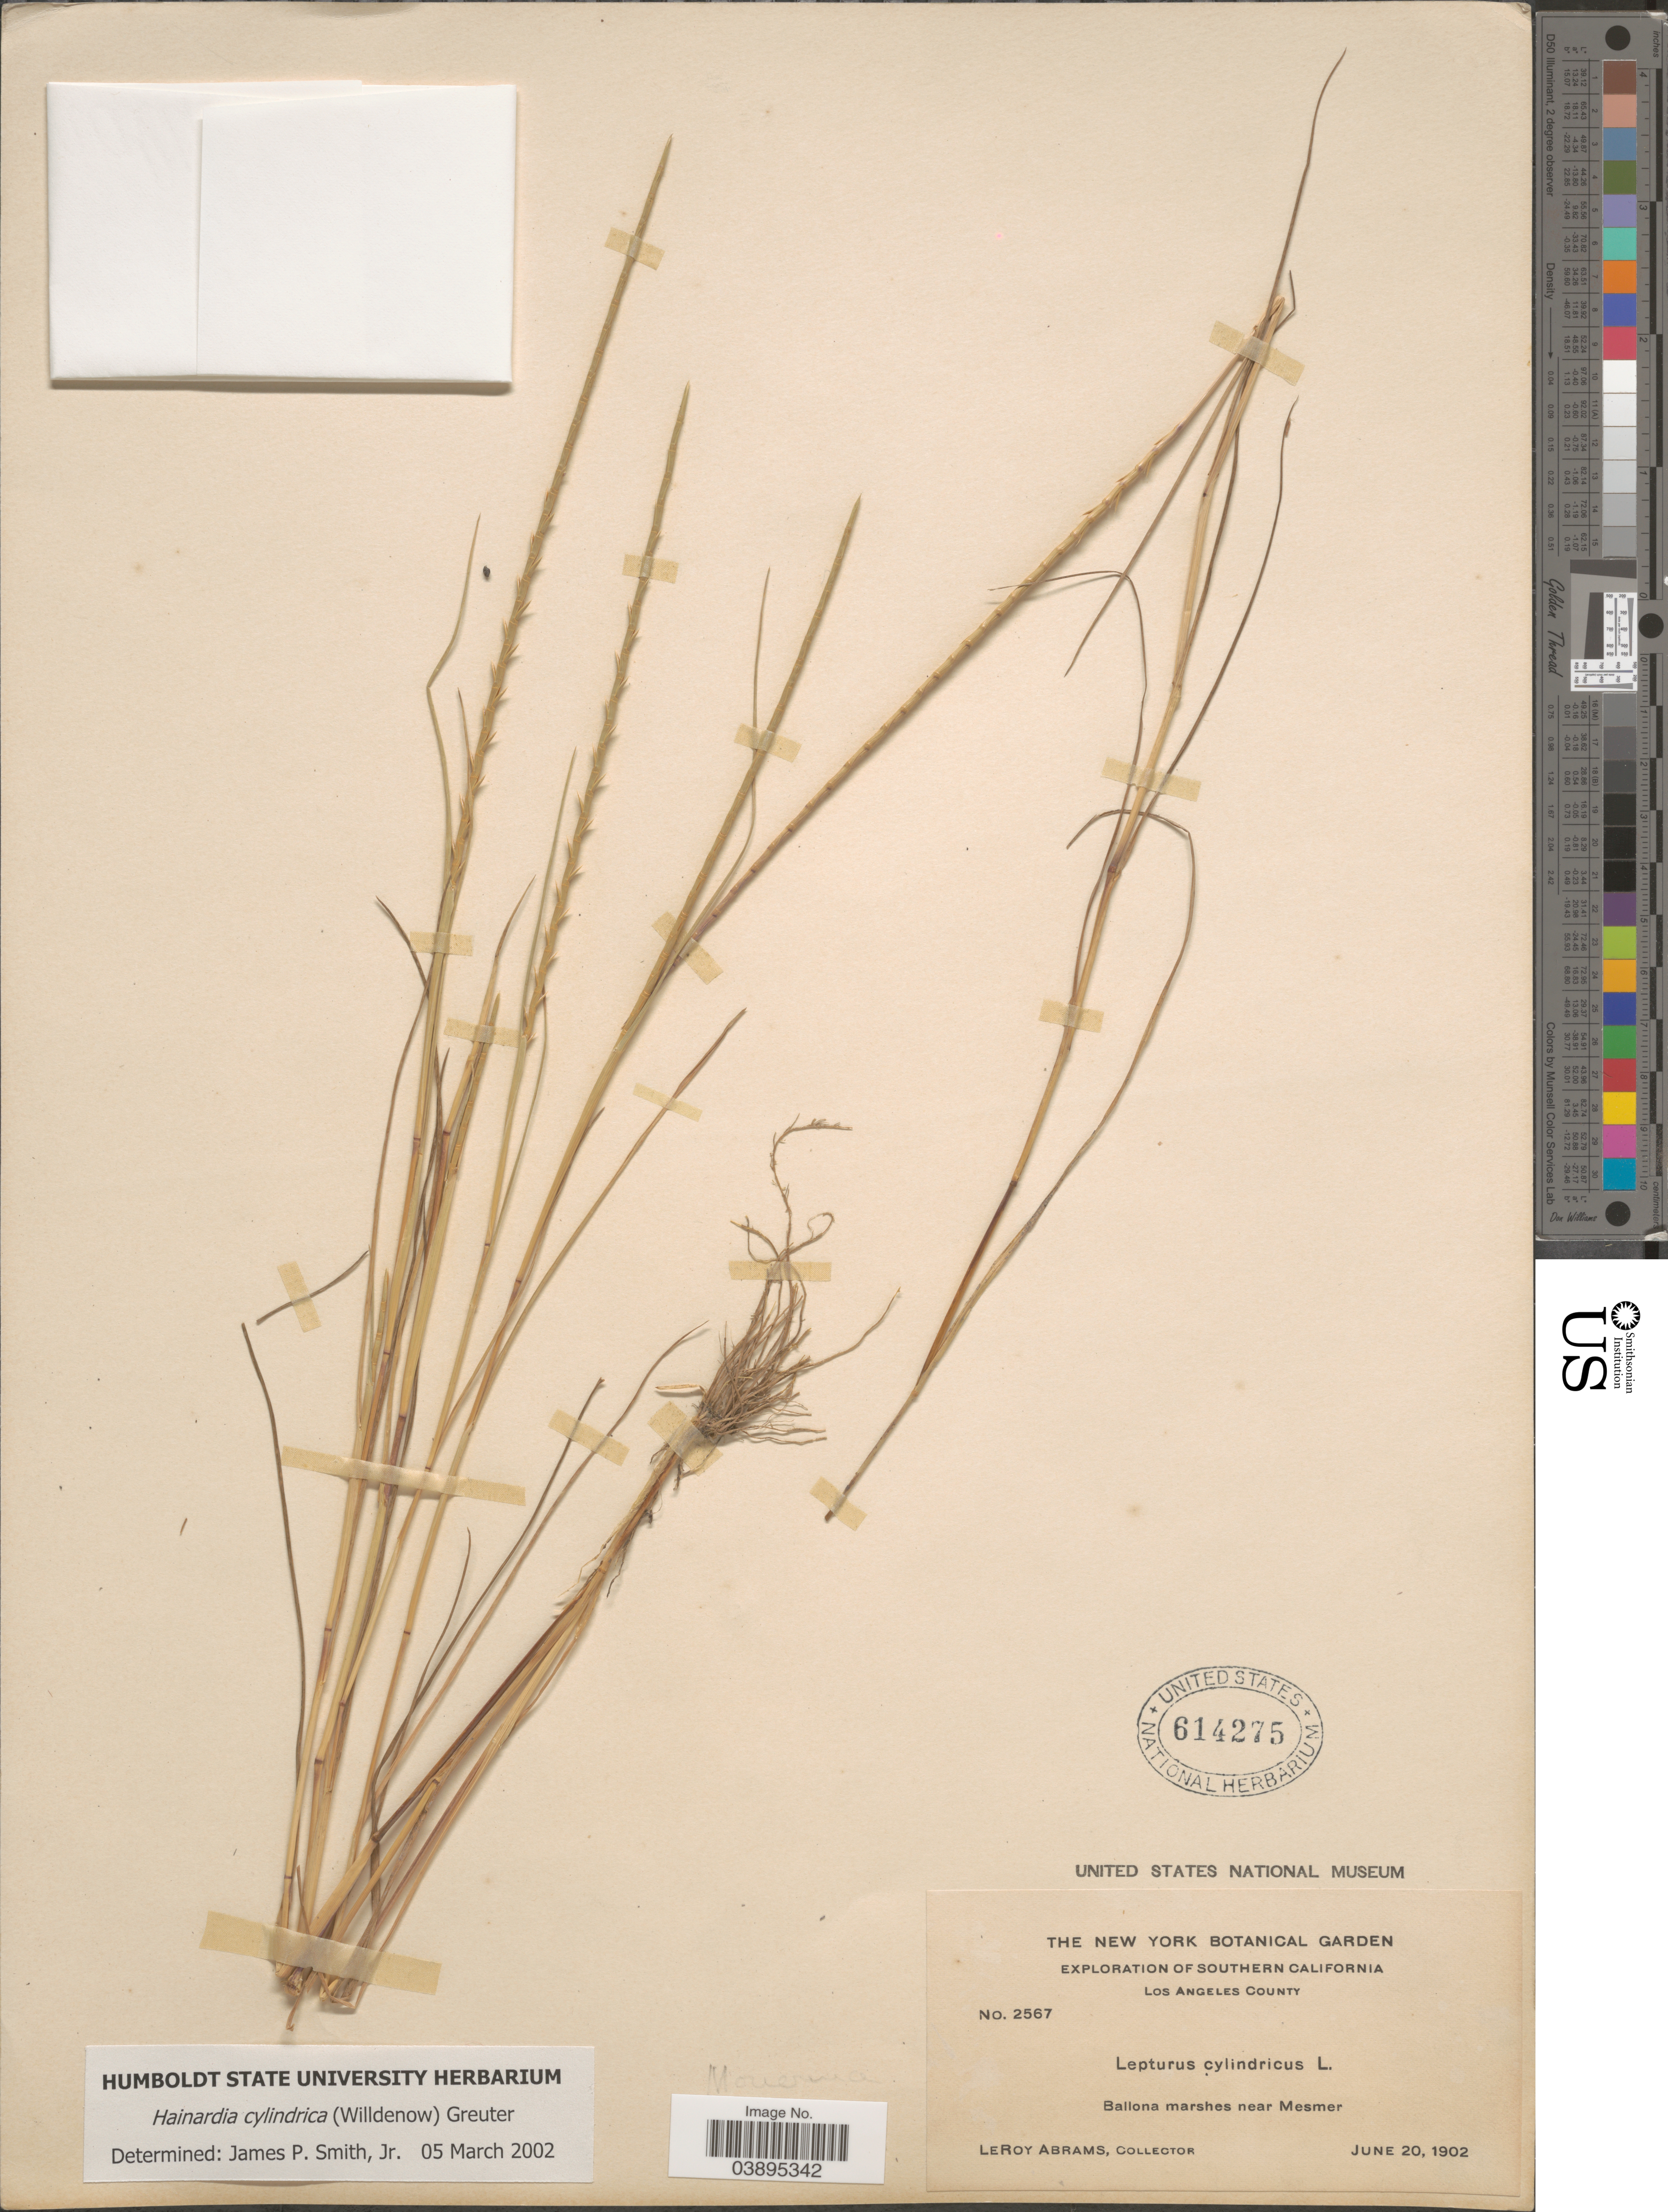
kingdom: Plantae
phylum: Tracheophyta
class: Liliopsida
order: Poales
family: Poaceae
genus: Hainardia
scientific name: Hainardia cylindrica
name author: (Willd.) Greuter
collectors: L. Abrams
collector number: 2567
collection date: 1902-06-20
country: United States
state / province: California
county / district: Los Angeles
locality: Southern California. Los Angeles County. Ballona marshes near Mesmer.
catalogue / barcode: US 614275